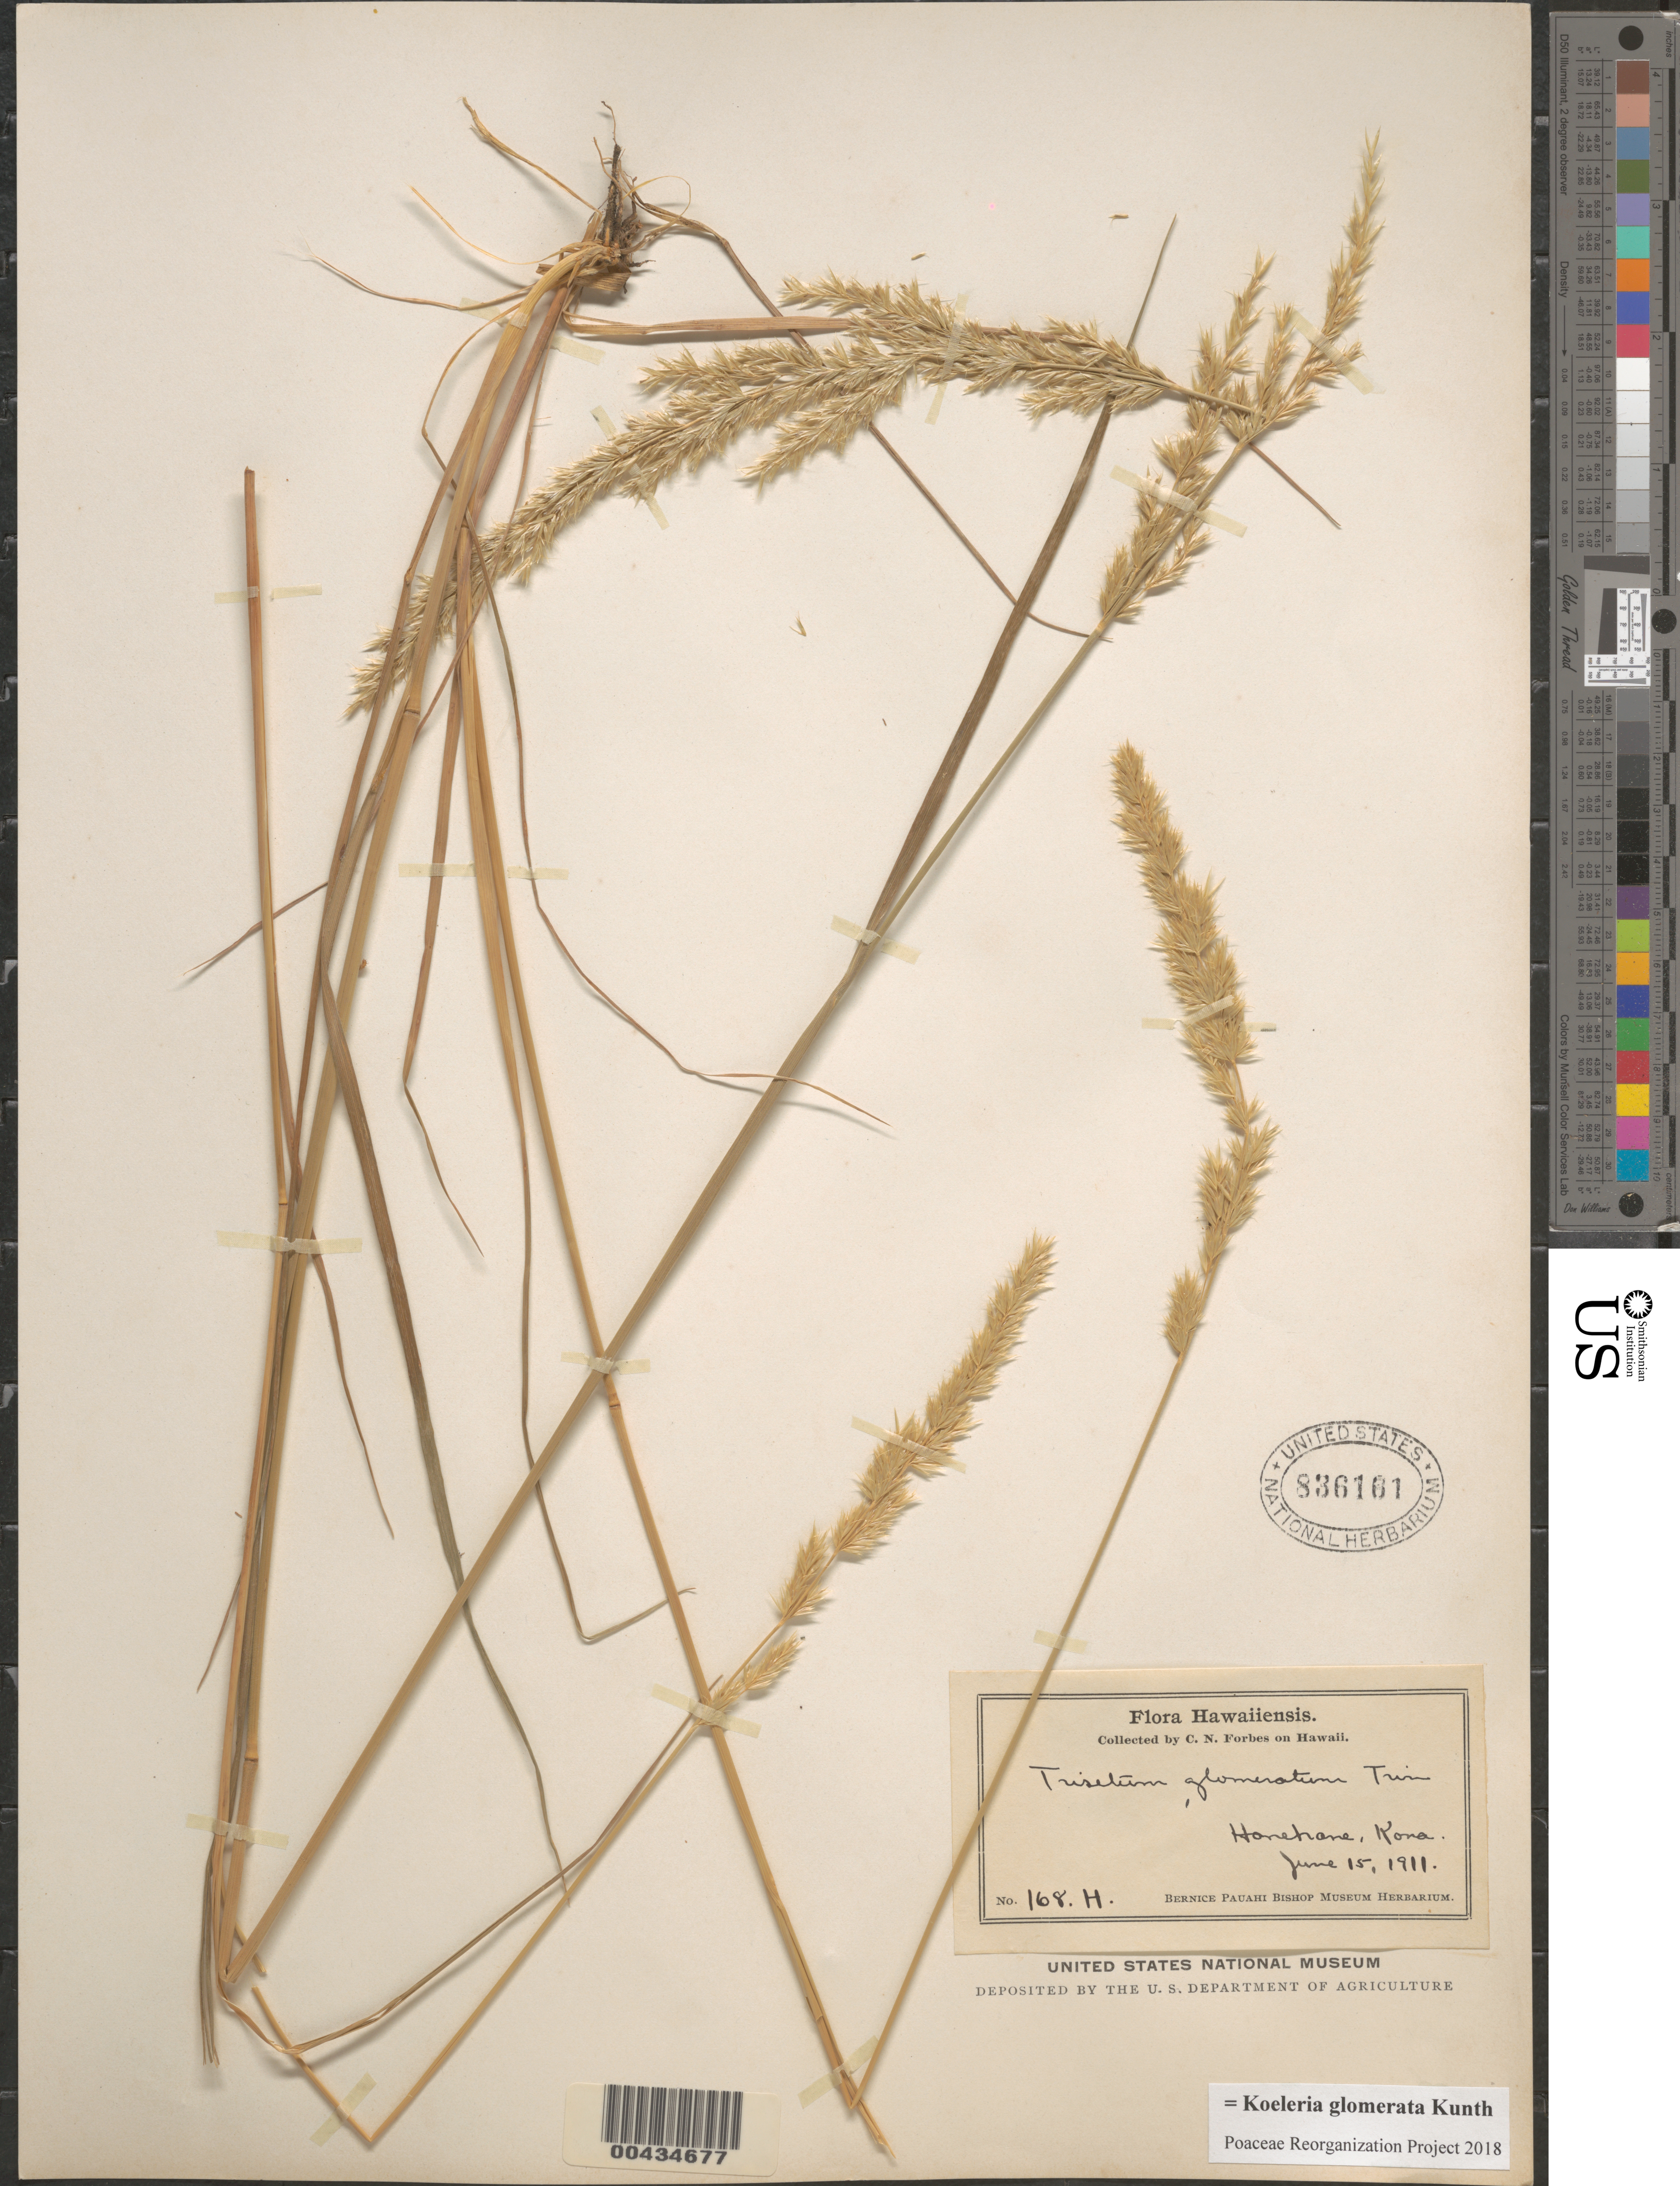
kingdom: Plantae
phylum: Tracheophyta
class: Liliopsida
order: Poales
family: Poaceae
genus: Koeleria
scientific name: Koeleria glomerata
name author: Kunth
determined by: Poaceae Reorganization Project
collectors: C. N. Forbes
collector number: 168.H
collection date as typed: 15 Jun 1911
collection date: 1911-06-15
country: United States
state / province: Hawaii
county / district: Hawaii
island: Hawaii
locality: Hanehane, Kona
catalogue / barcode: US 836161